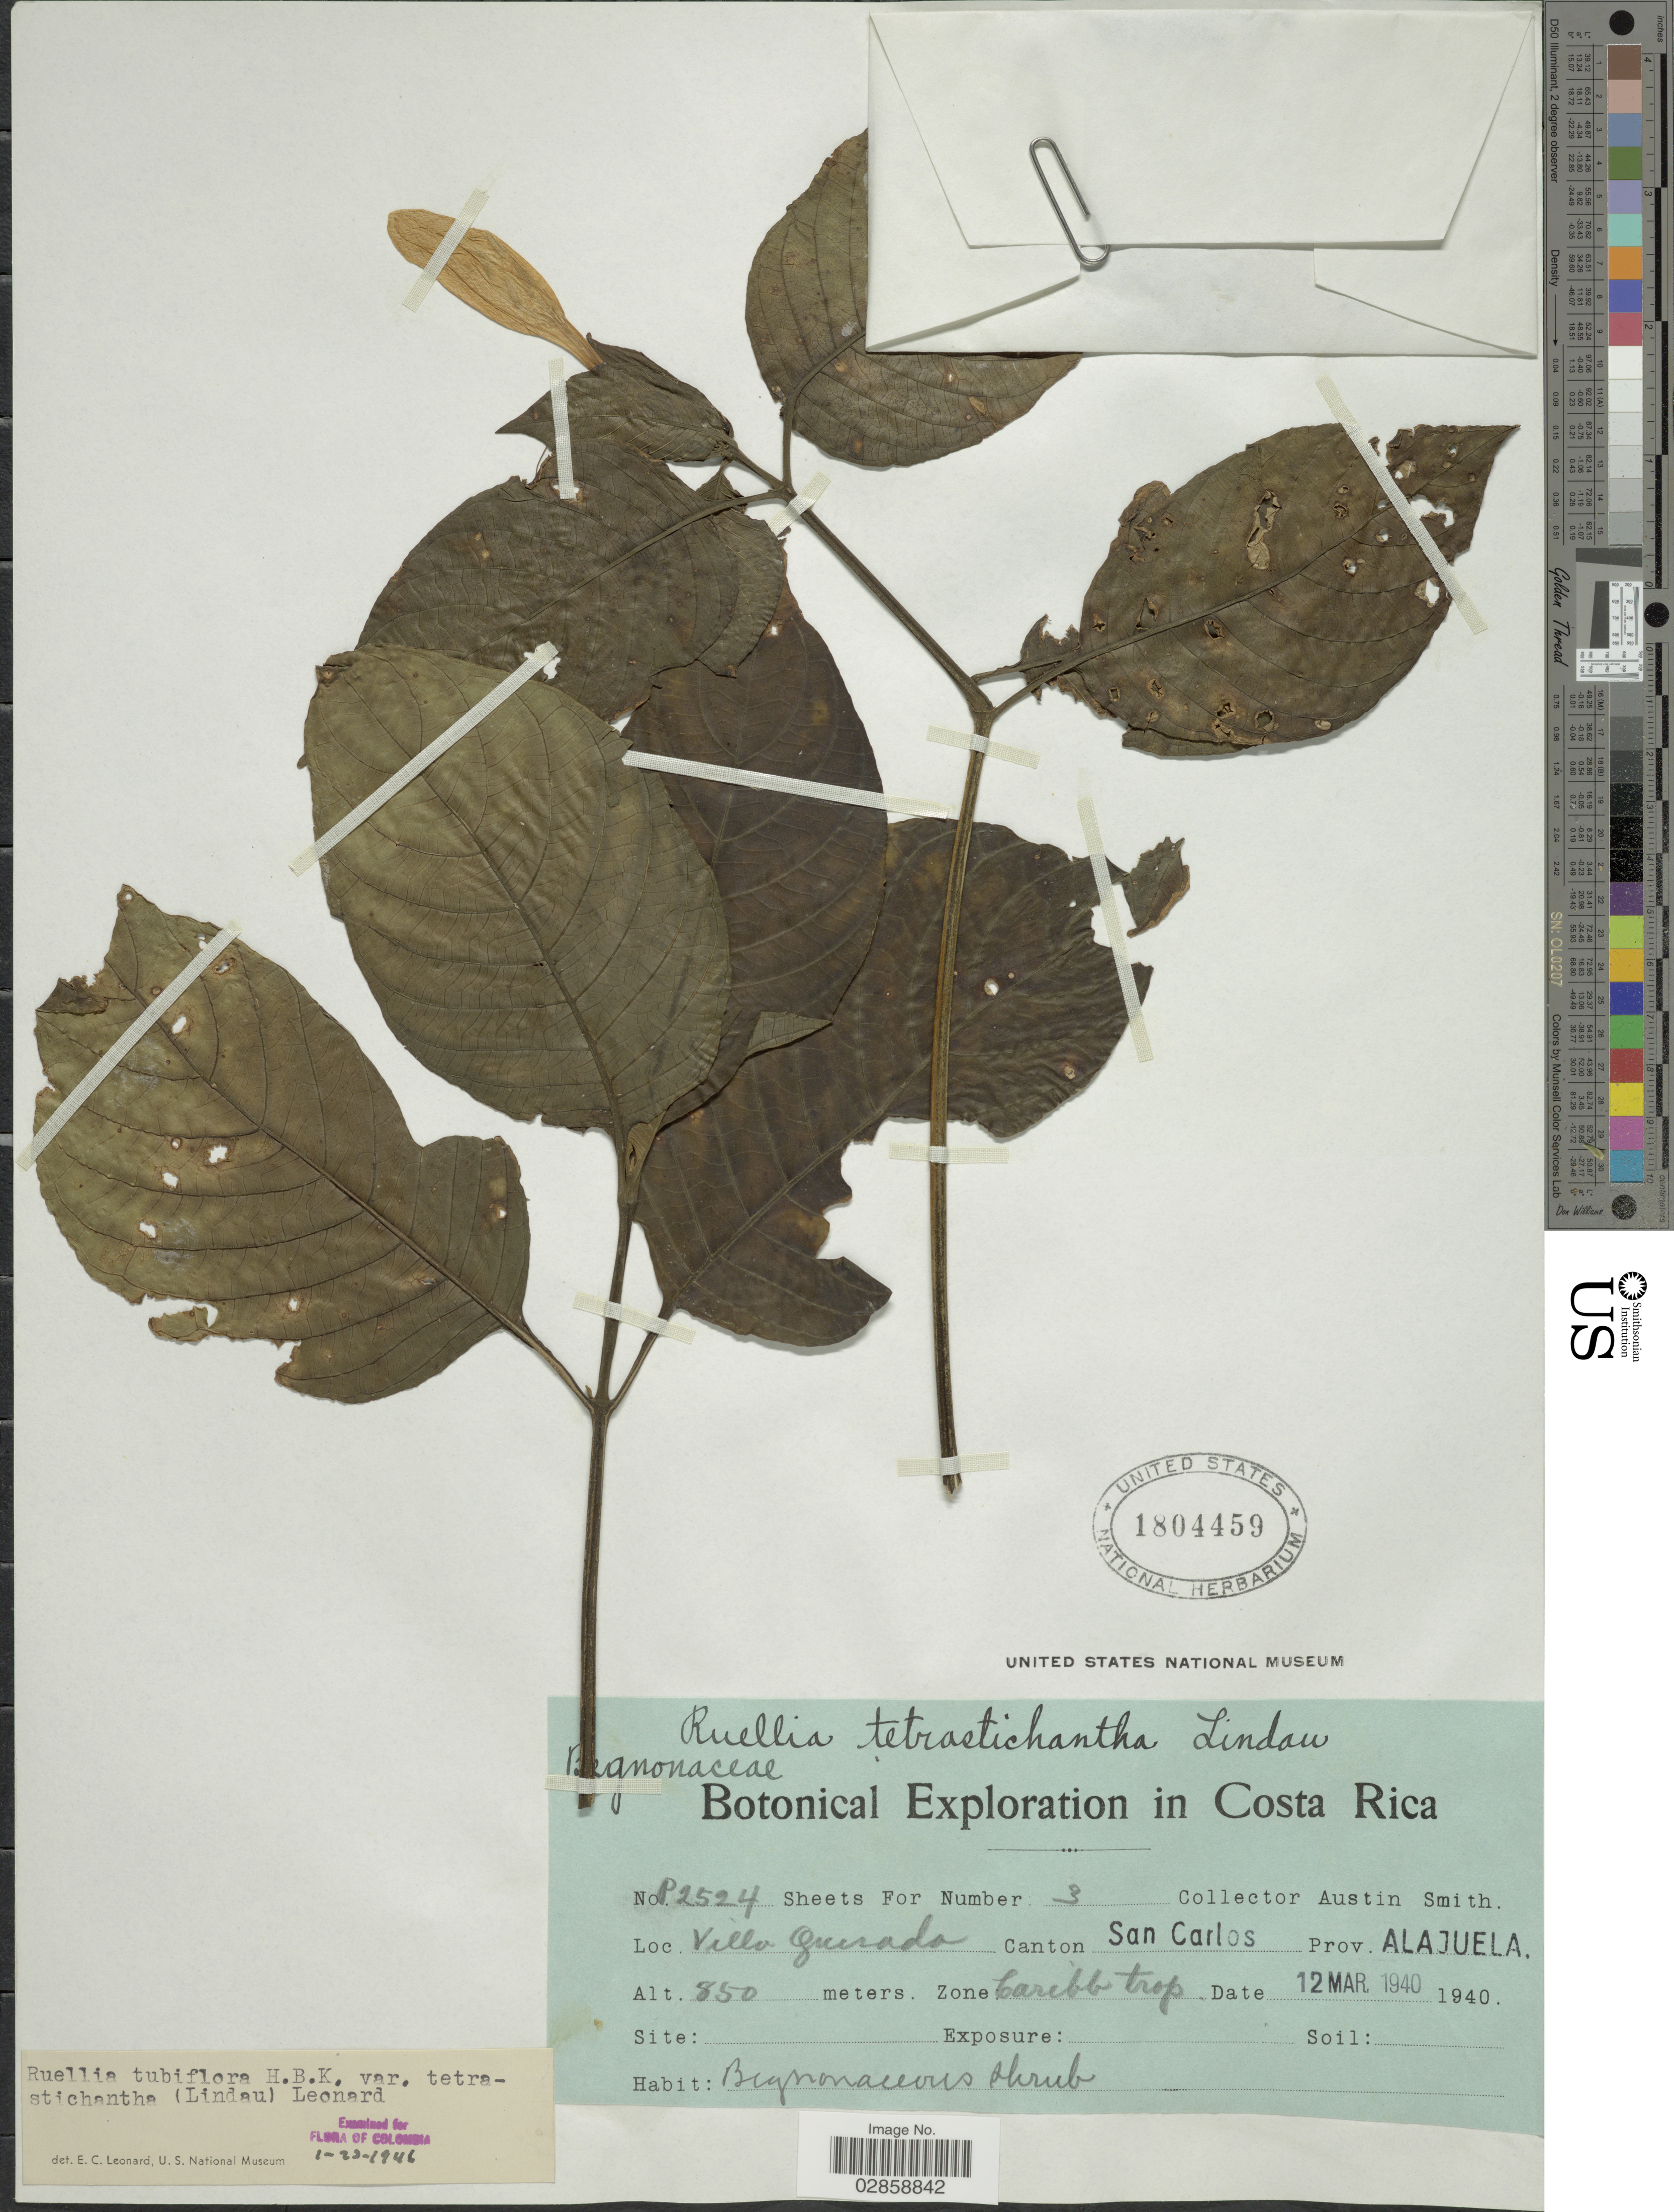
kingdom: Plantae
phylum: Tracheophyta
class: Magnoliopsida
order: Lamiales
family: Acanthaceae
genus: Ruellia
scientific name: Ruellia tubiflora var. tetrastichantha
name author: Kunth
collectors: Aust P. Smith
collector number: P2524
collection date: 1940-03-12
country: Costa Rica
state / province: Alajuela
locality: Villa Quesada. Canton San Carlos.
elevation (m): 850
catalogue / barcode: US 1804459